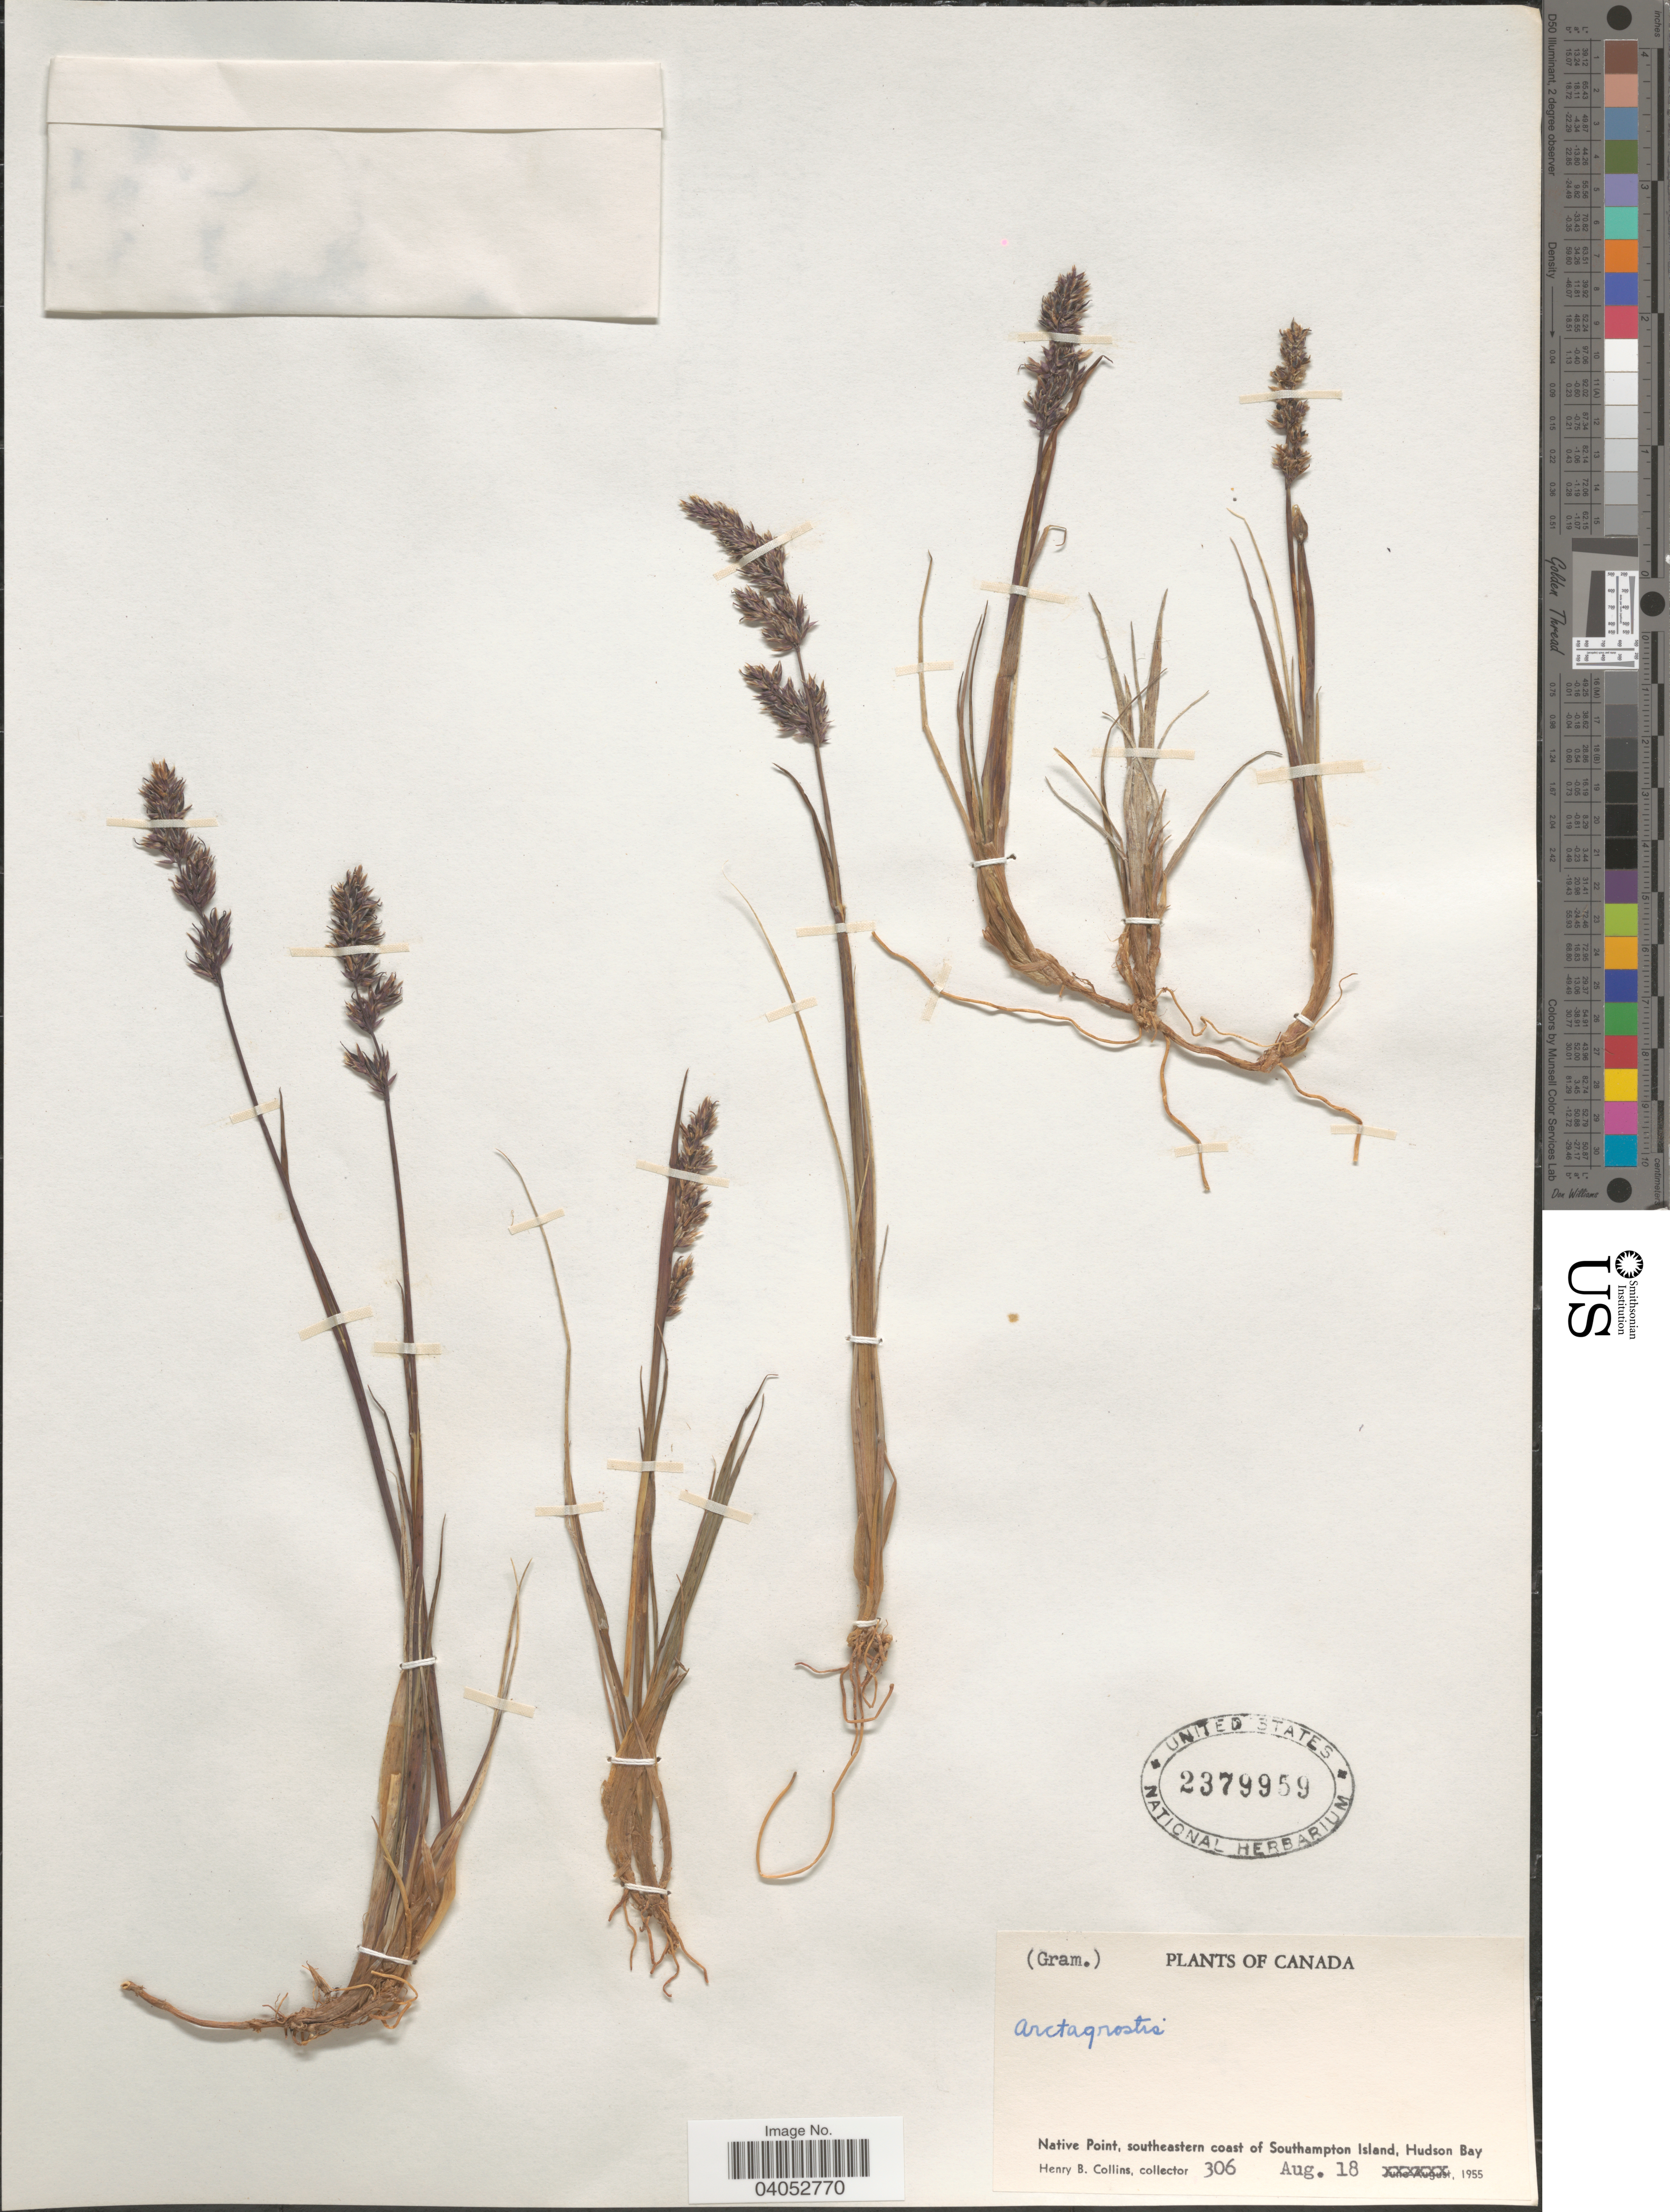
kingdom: Plantae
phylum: Tracheophyta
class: Liliopsida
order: Poales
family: Poaceae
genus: Arctagrostis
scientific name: Arctagrostis latifolia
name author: (R. Br.) Griseb.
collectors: H. Collins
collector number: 306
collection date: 1955-08-18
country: Canada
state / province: Nunavut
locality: Native Point, southeastern coast of Southampton Island, Hudson Bay.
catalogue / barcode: US 2379959